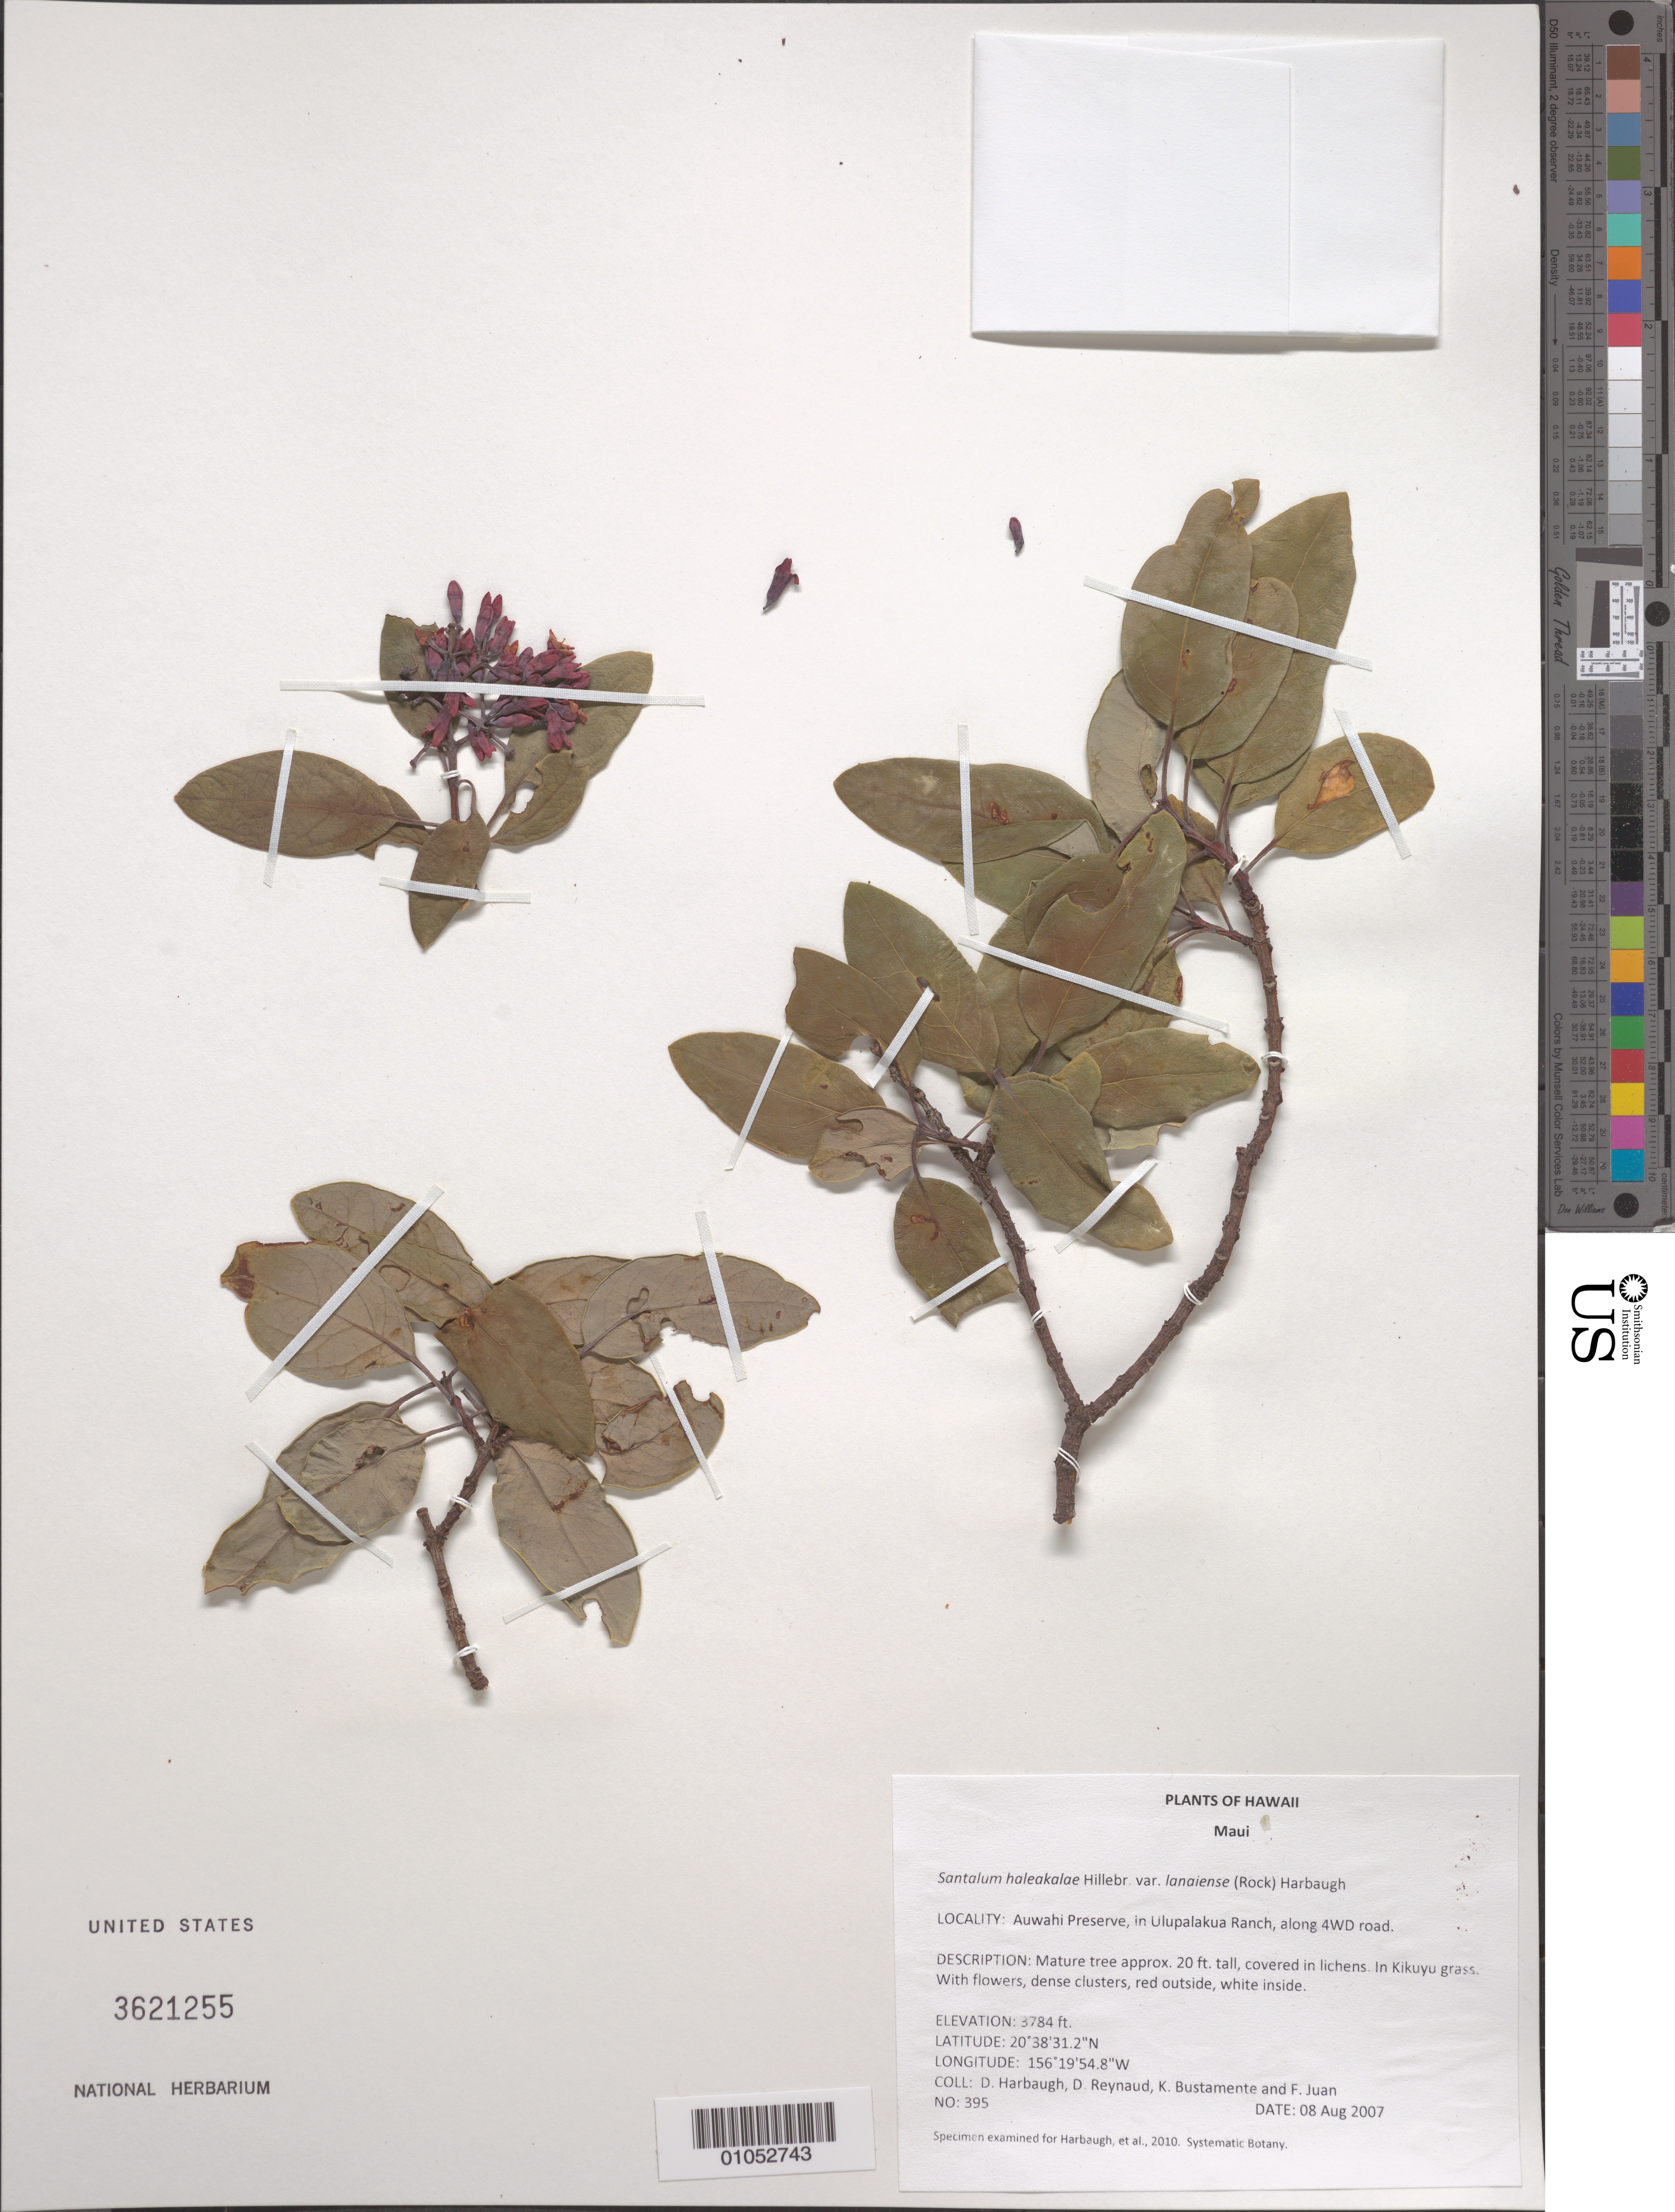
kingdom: Plantae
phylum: Tracheophyta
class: Magnoliopsida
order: Santalales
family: Santalaceae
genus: Santalum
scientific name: Santalum haleakalae var. lanaiense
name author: (Rock) Harbaugh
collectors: D. Harbaugh, D. Reynaud, K. M. Bustamente & F. Juan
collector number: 395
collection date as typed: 8 Aug 2007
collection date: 2007-08-08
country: United States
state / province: Hawaii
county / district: Maui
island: Maui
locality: Auwahi Preserve, in Ulupalakua Ranch, along 4WD road.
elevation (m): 1153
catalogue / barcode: US 3621255